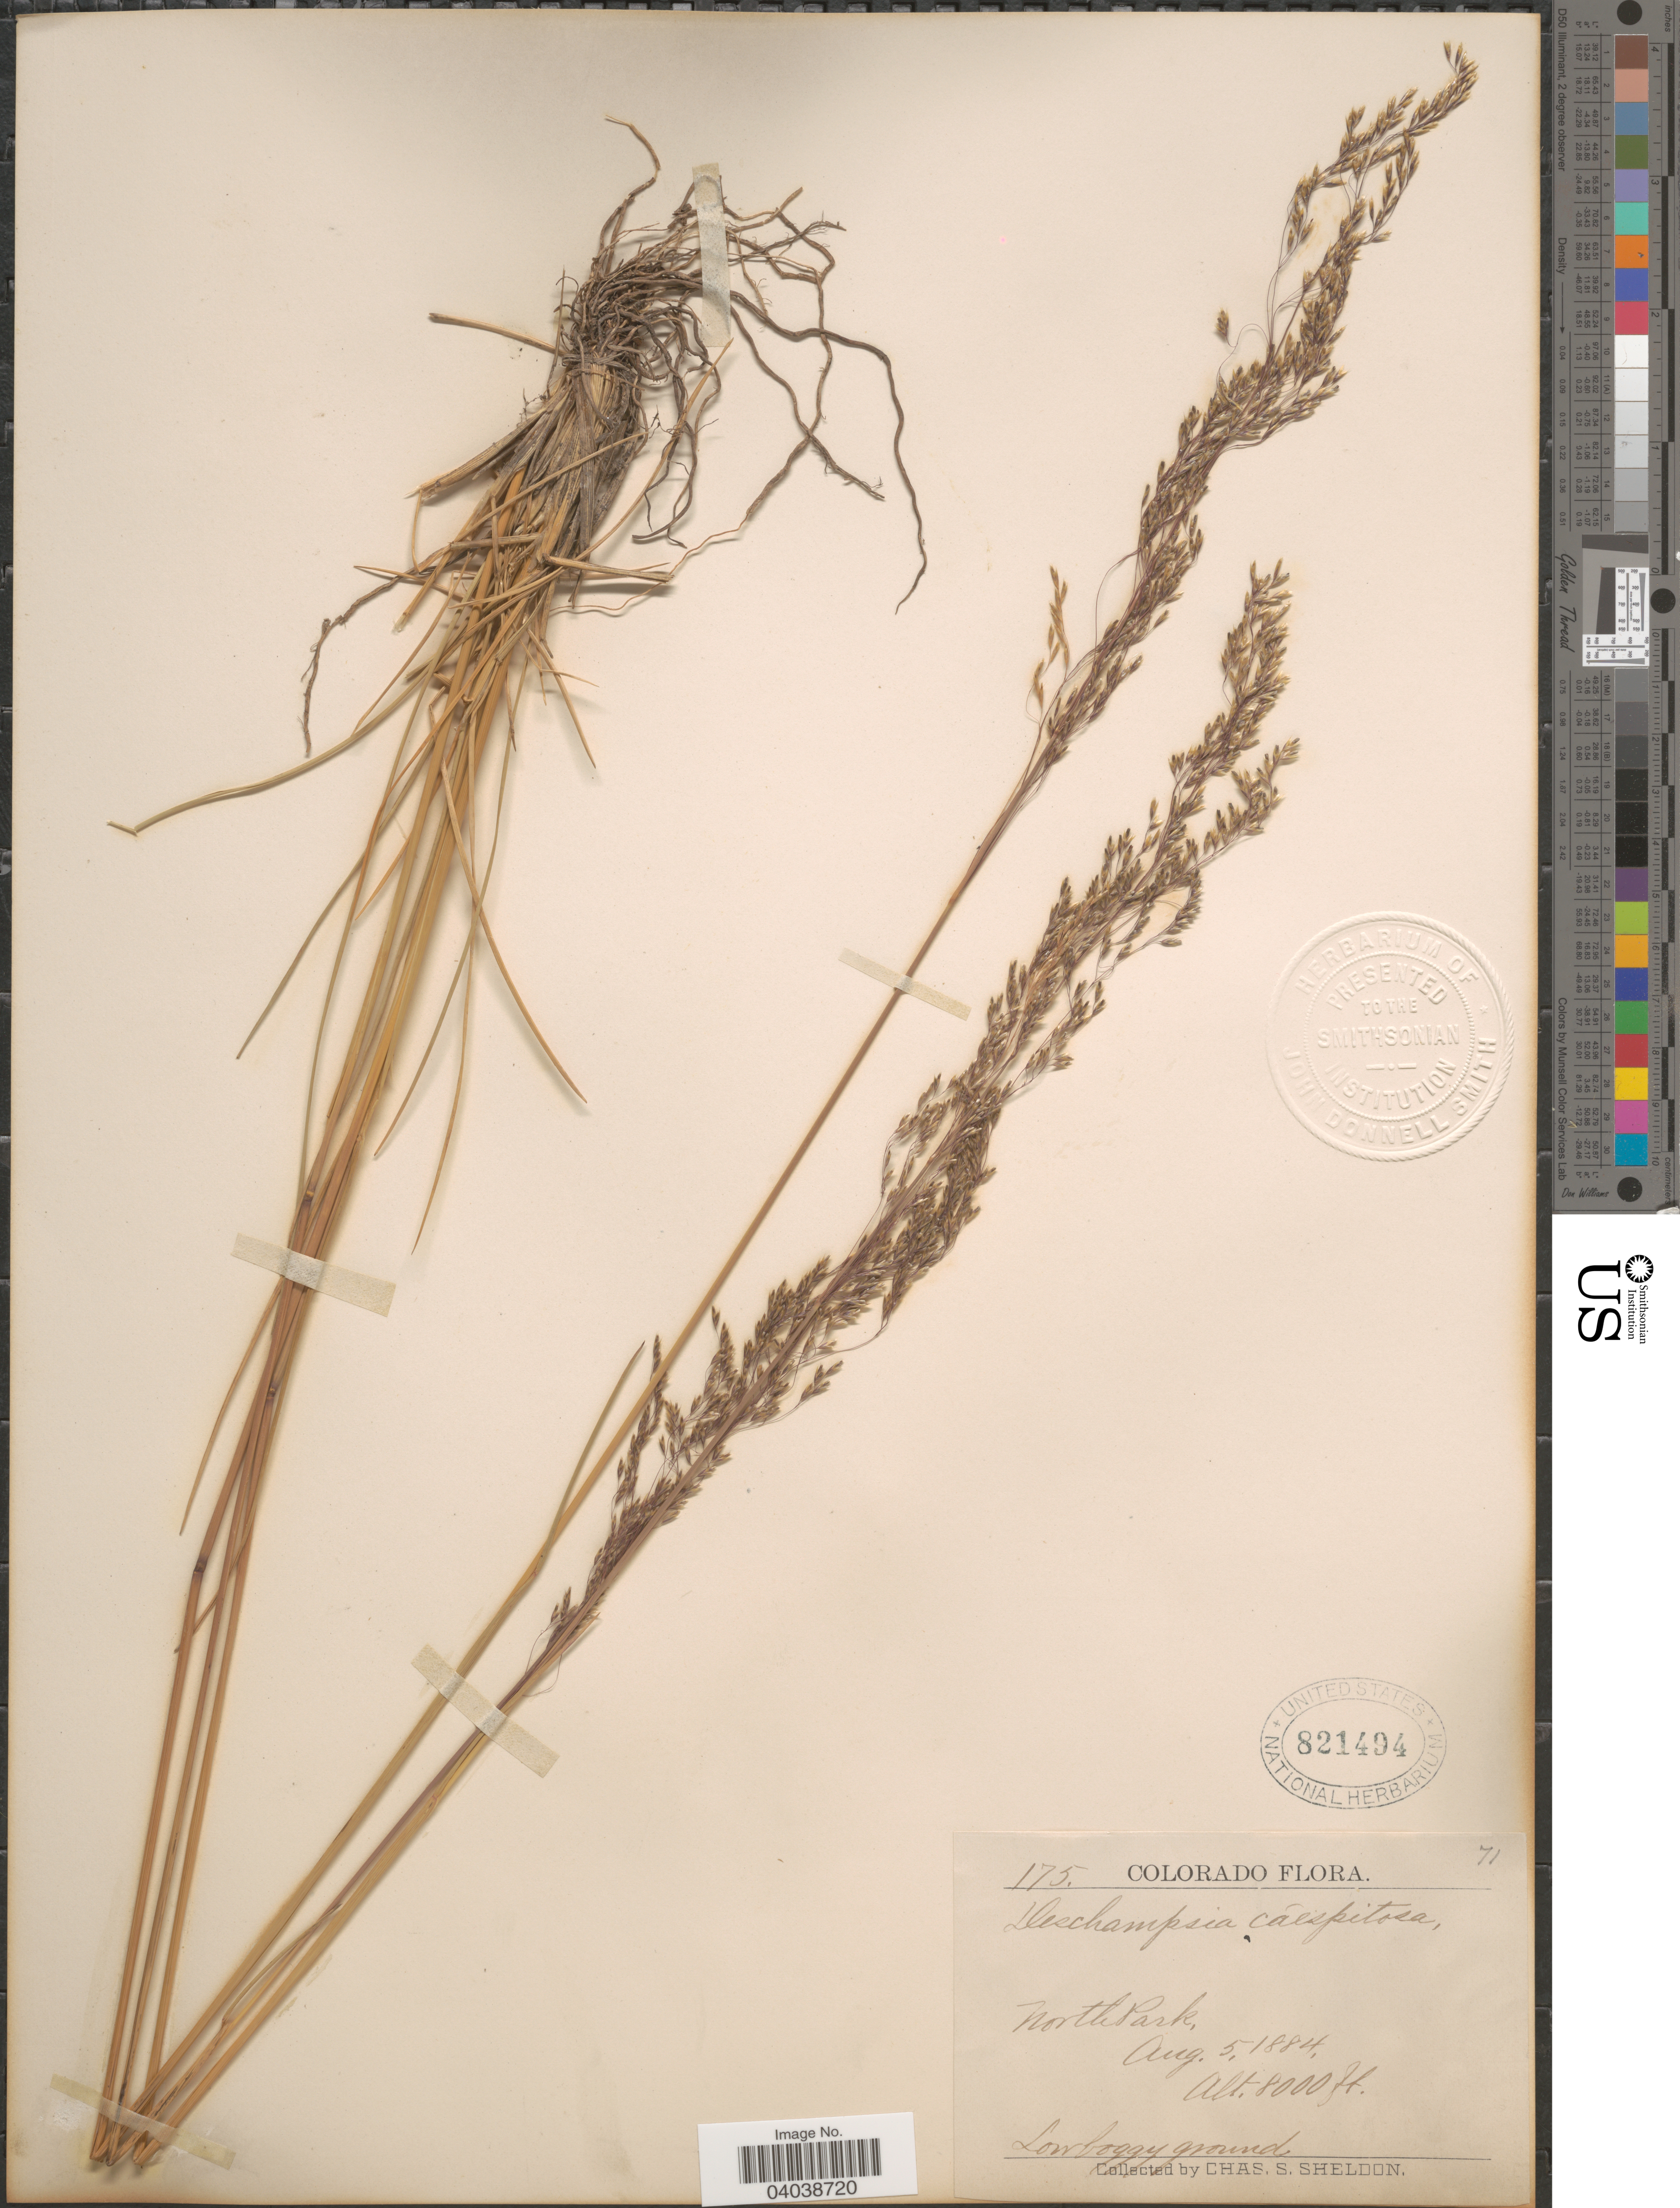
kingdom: Plantae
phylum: Tracheophyta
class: Liliopsida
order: Poales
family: Poaceae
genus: Deschampsia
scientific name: Deschampsia cespitosa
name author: (L.) P. Beauv.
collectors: C. S. Sheldon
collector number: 175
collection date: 1884-08-05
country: United States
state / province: Colorado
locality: North Park.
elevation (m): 2438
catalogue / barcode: US 821494